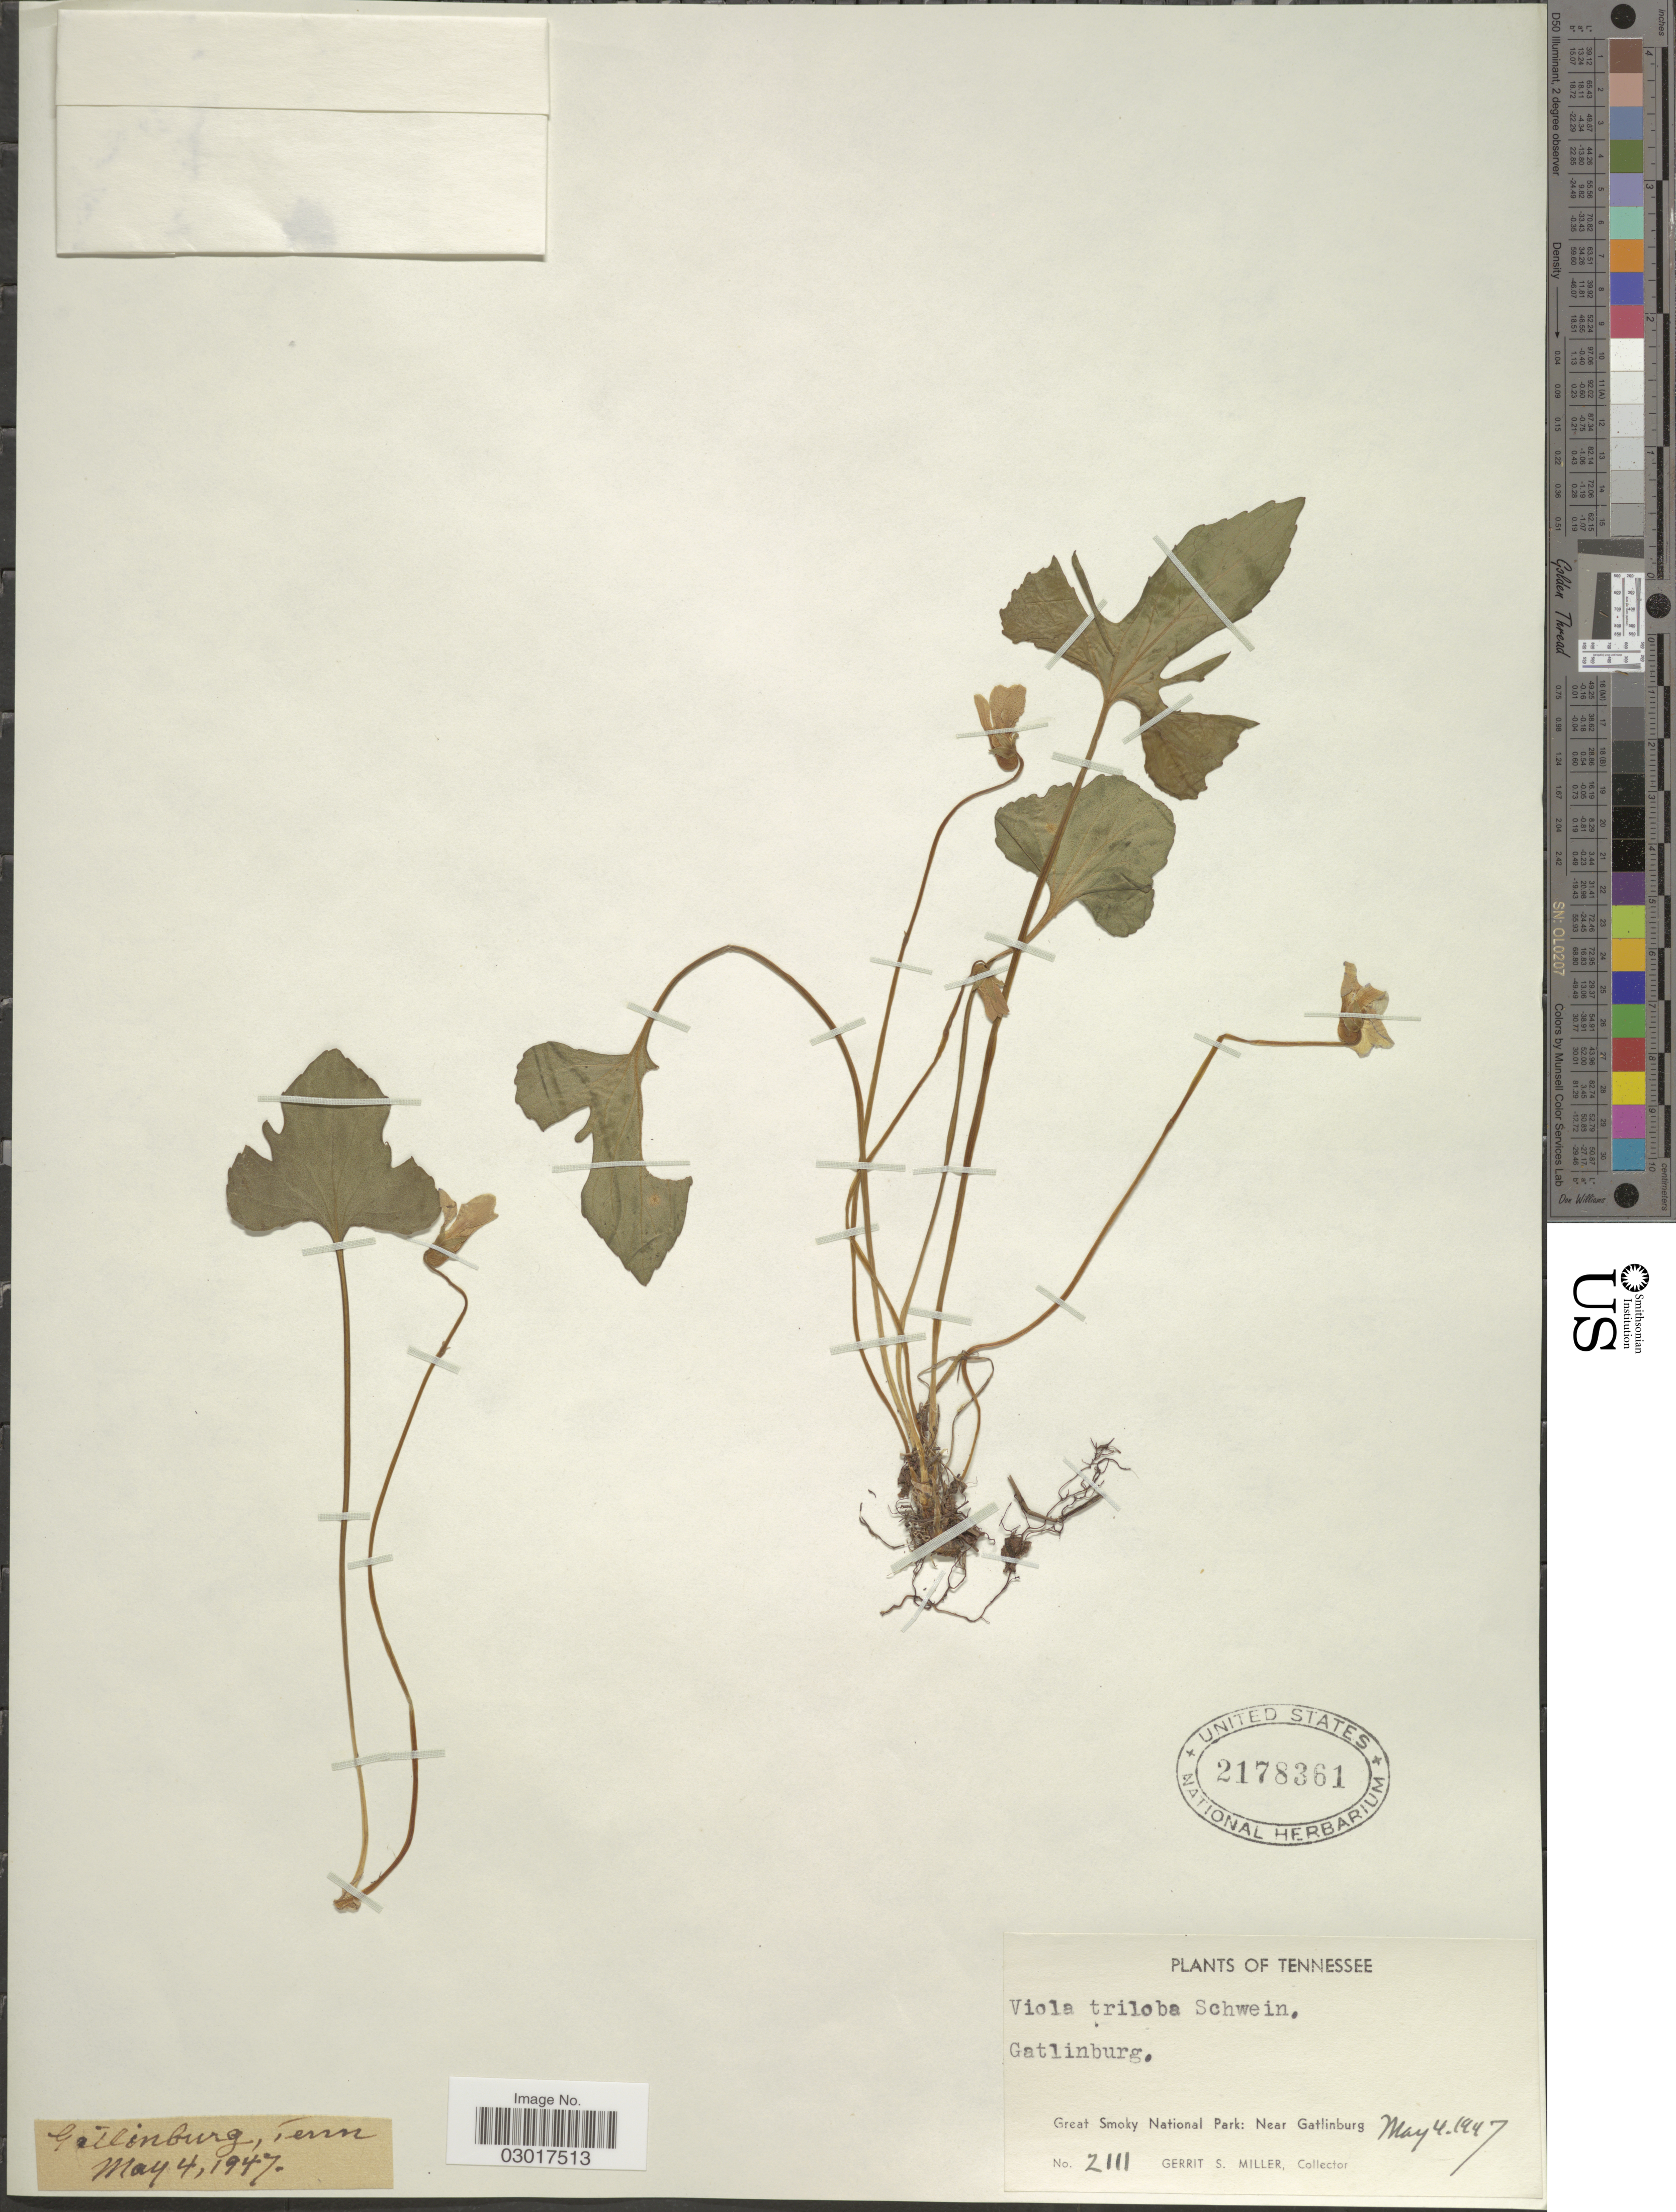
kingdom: Plantae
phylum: Tracheophyta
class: Magnoliopsida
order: Malpighiales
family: Violaceae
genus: Viola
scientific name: Viola triloba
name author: Schwein.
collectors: G. S. Miller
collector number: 2111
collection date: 1947-05-04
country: United States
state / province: Tennessee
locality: Gatlinburg. Great Smoky National Park: Near Gatlinburg.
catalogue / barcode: US 2178361